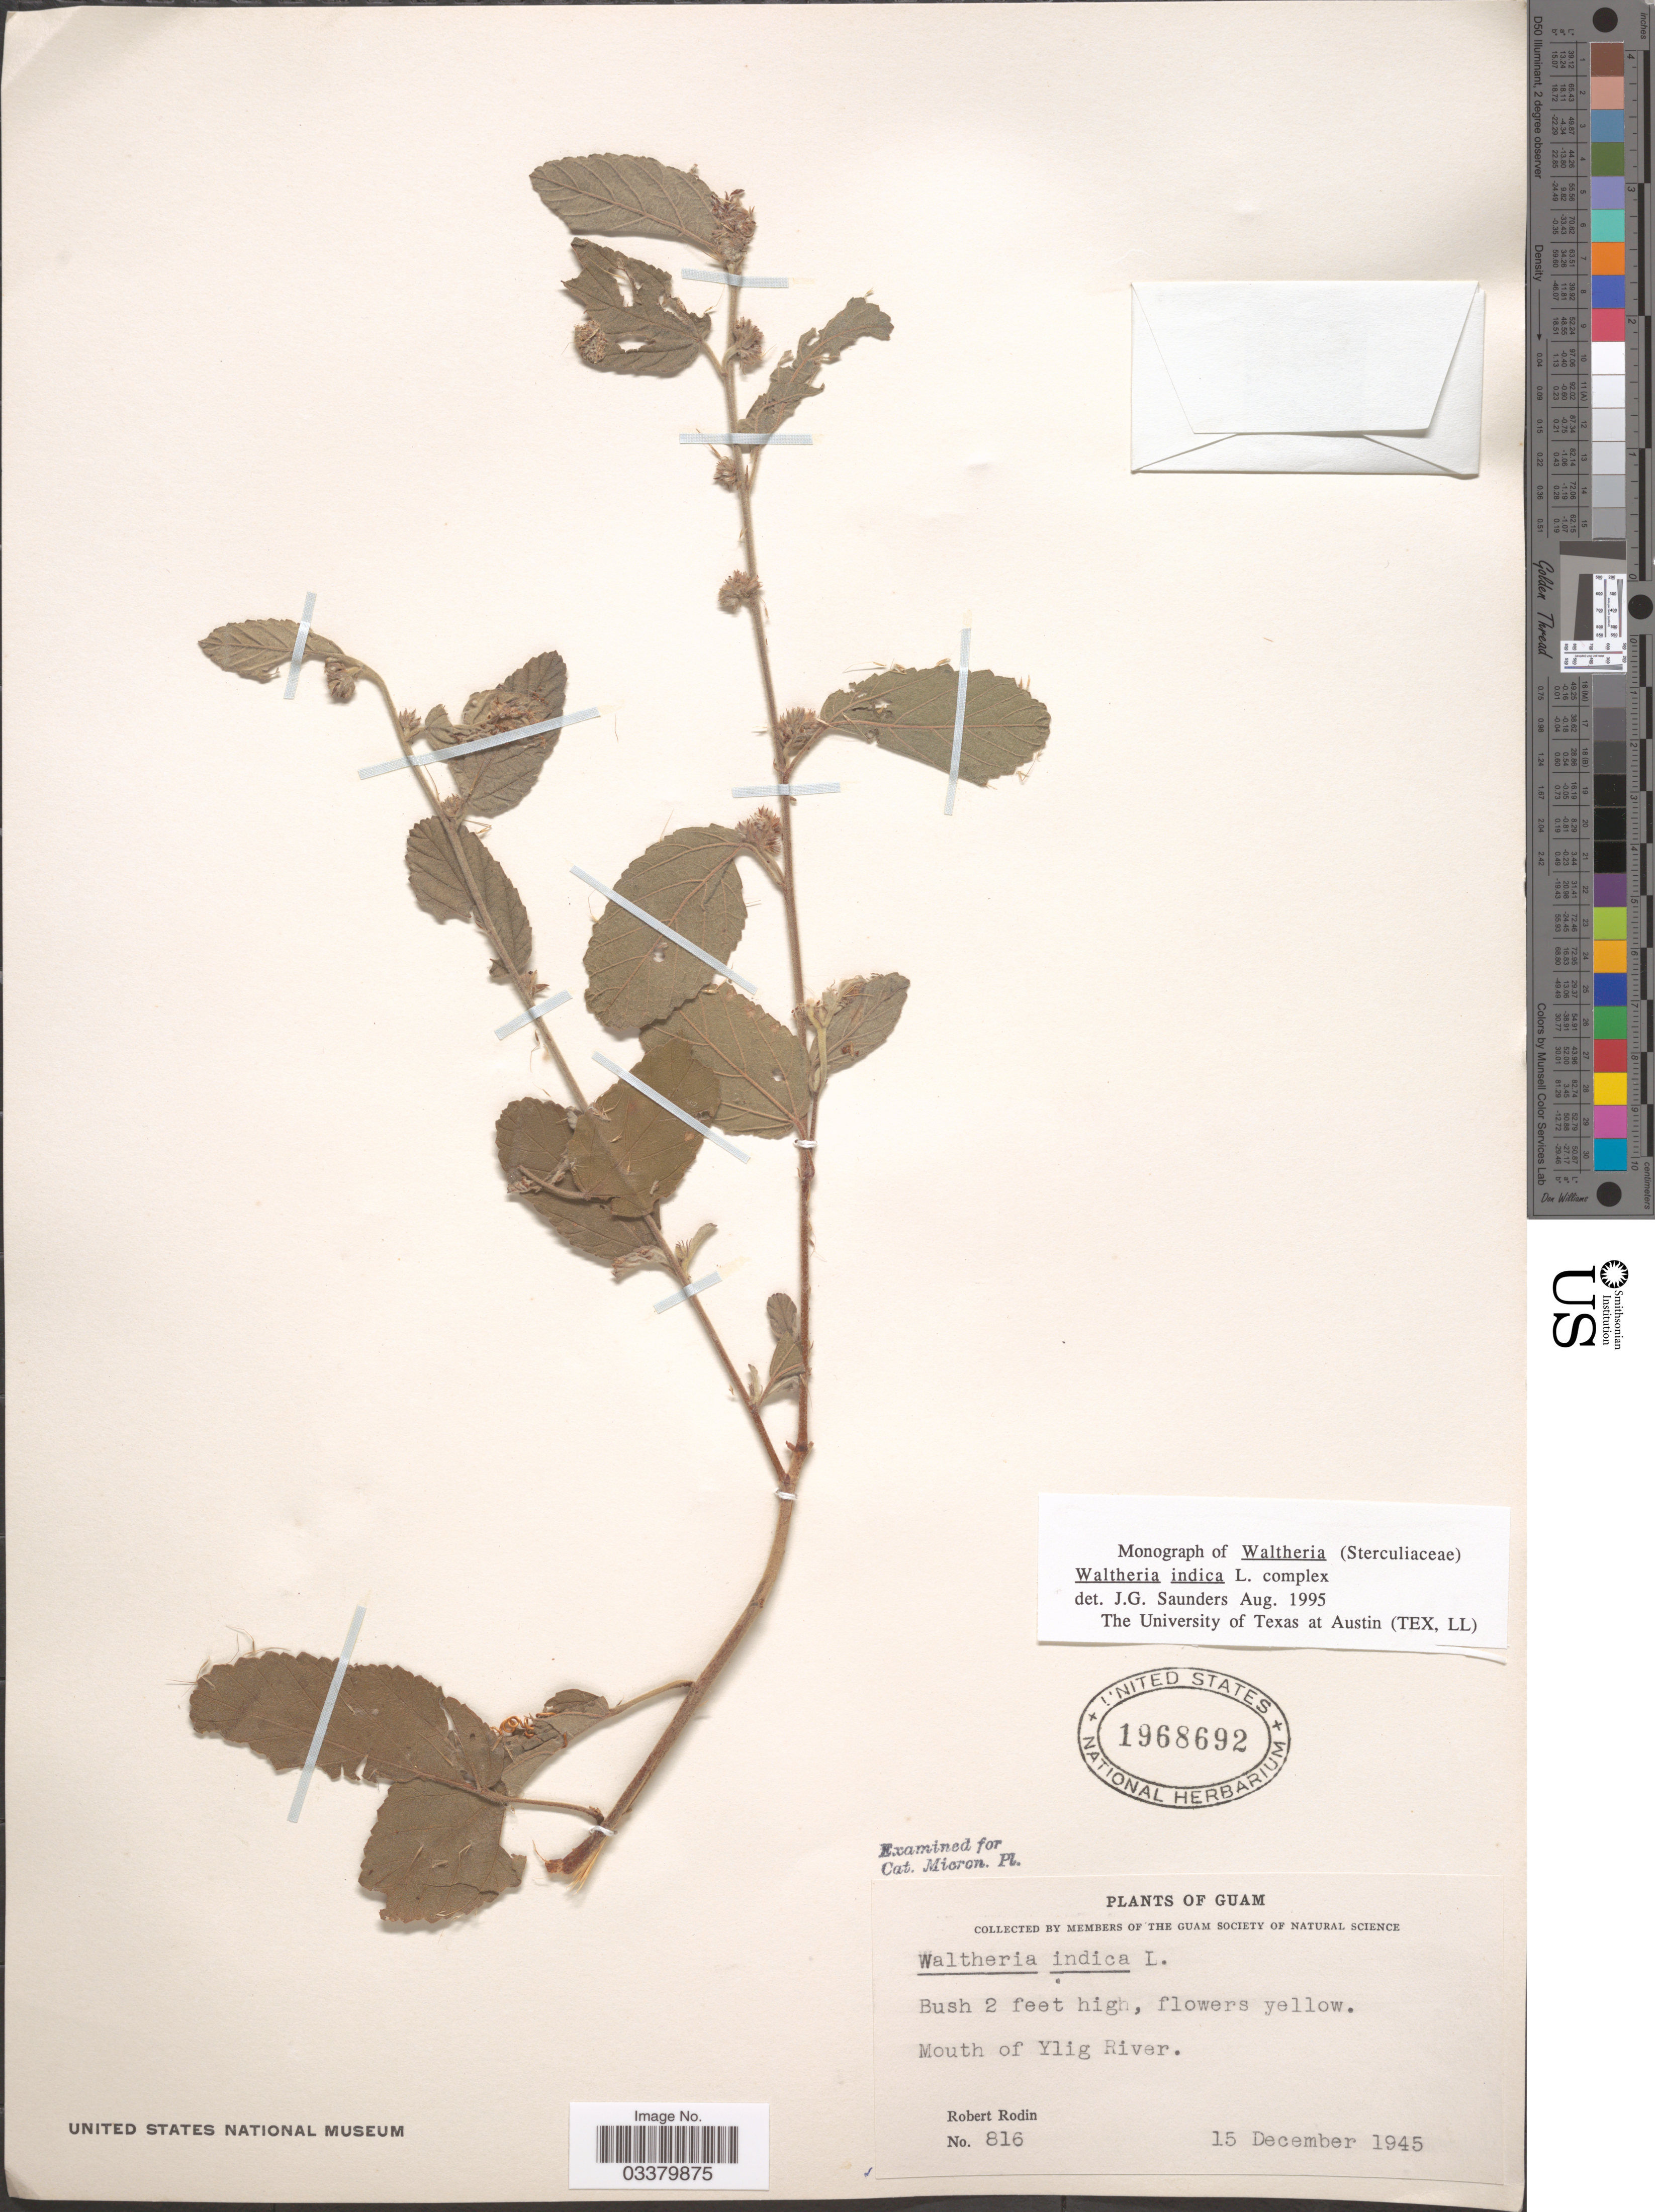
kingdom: Plantae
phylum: Tracheophyta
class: Magnoliopsida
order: Malvales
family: Malvaceae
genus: Waltheria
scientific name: Waltheria indica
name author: L.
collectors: R. Rodin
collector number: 816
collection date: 1945-12-15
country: Guam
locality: Mouth of Ylig River.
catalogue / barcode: US 1968692